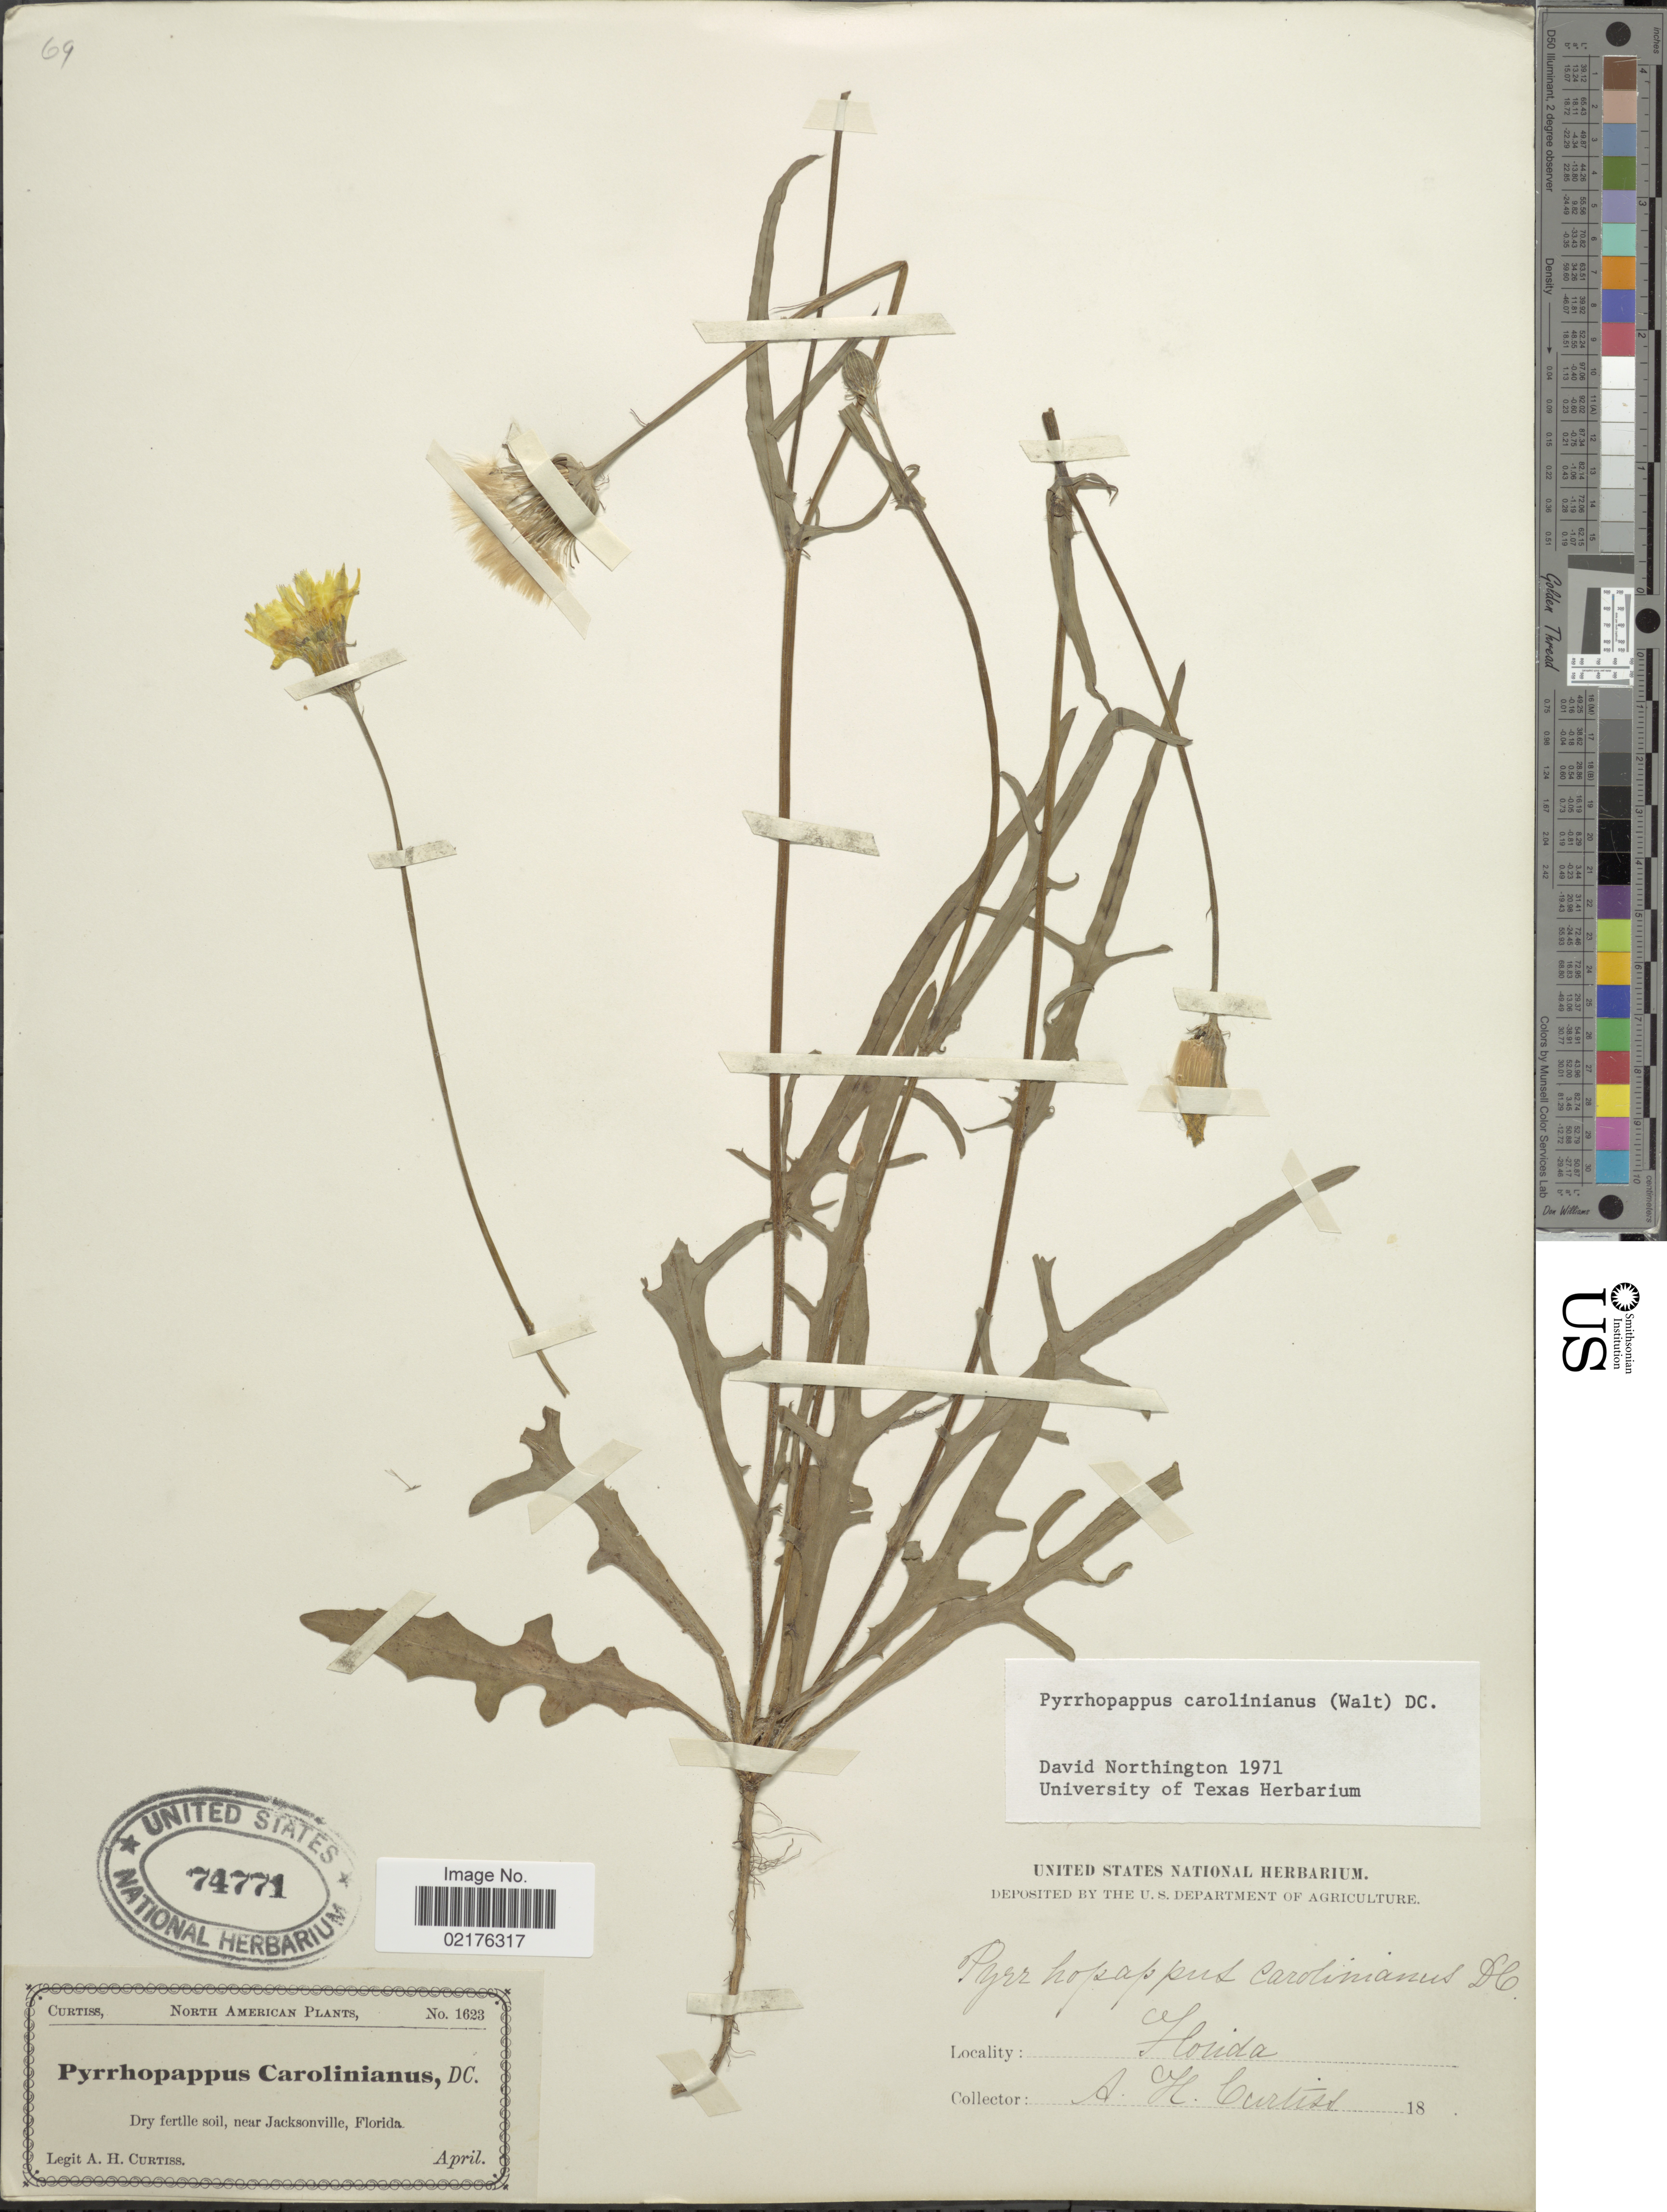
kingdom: Plantae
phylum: Tracheophyta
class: Magnoliopsida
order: Asterales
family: Asteraceae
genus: Pyrrhopappus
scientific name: Pyrrhopappus carolinianus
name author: (Walter) DC.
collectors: A. H. Curtiss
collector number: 1623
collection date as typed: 18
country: United States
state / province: Florida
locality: Dry fertile soil, near Jacksonvillem Florida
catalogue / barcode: US 74771